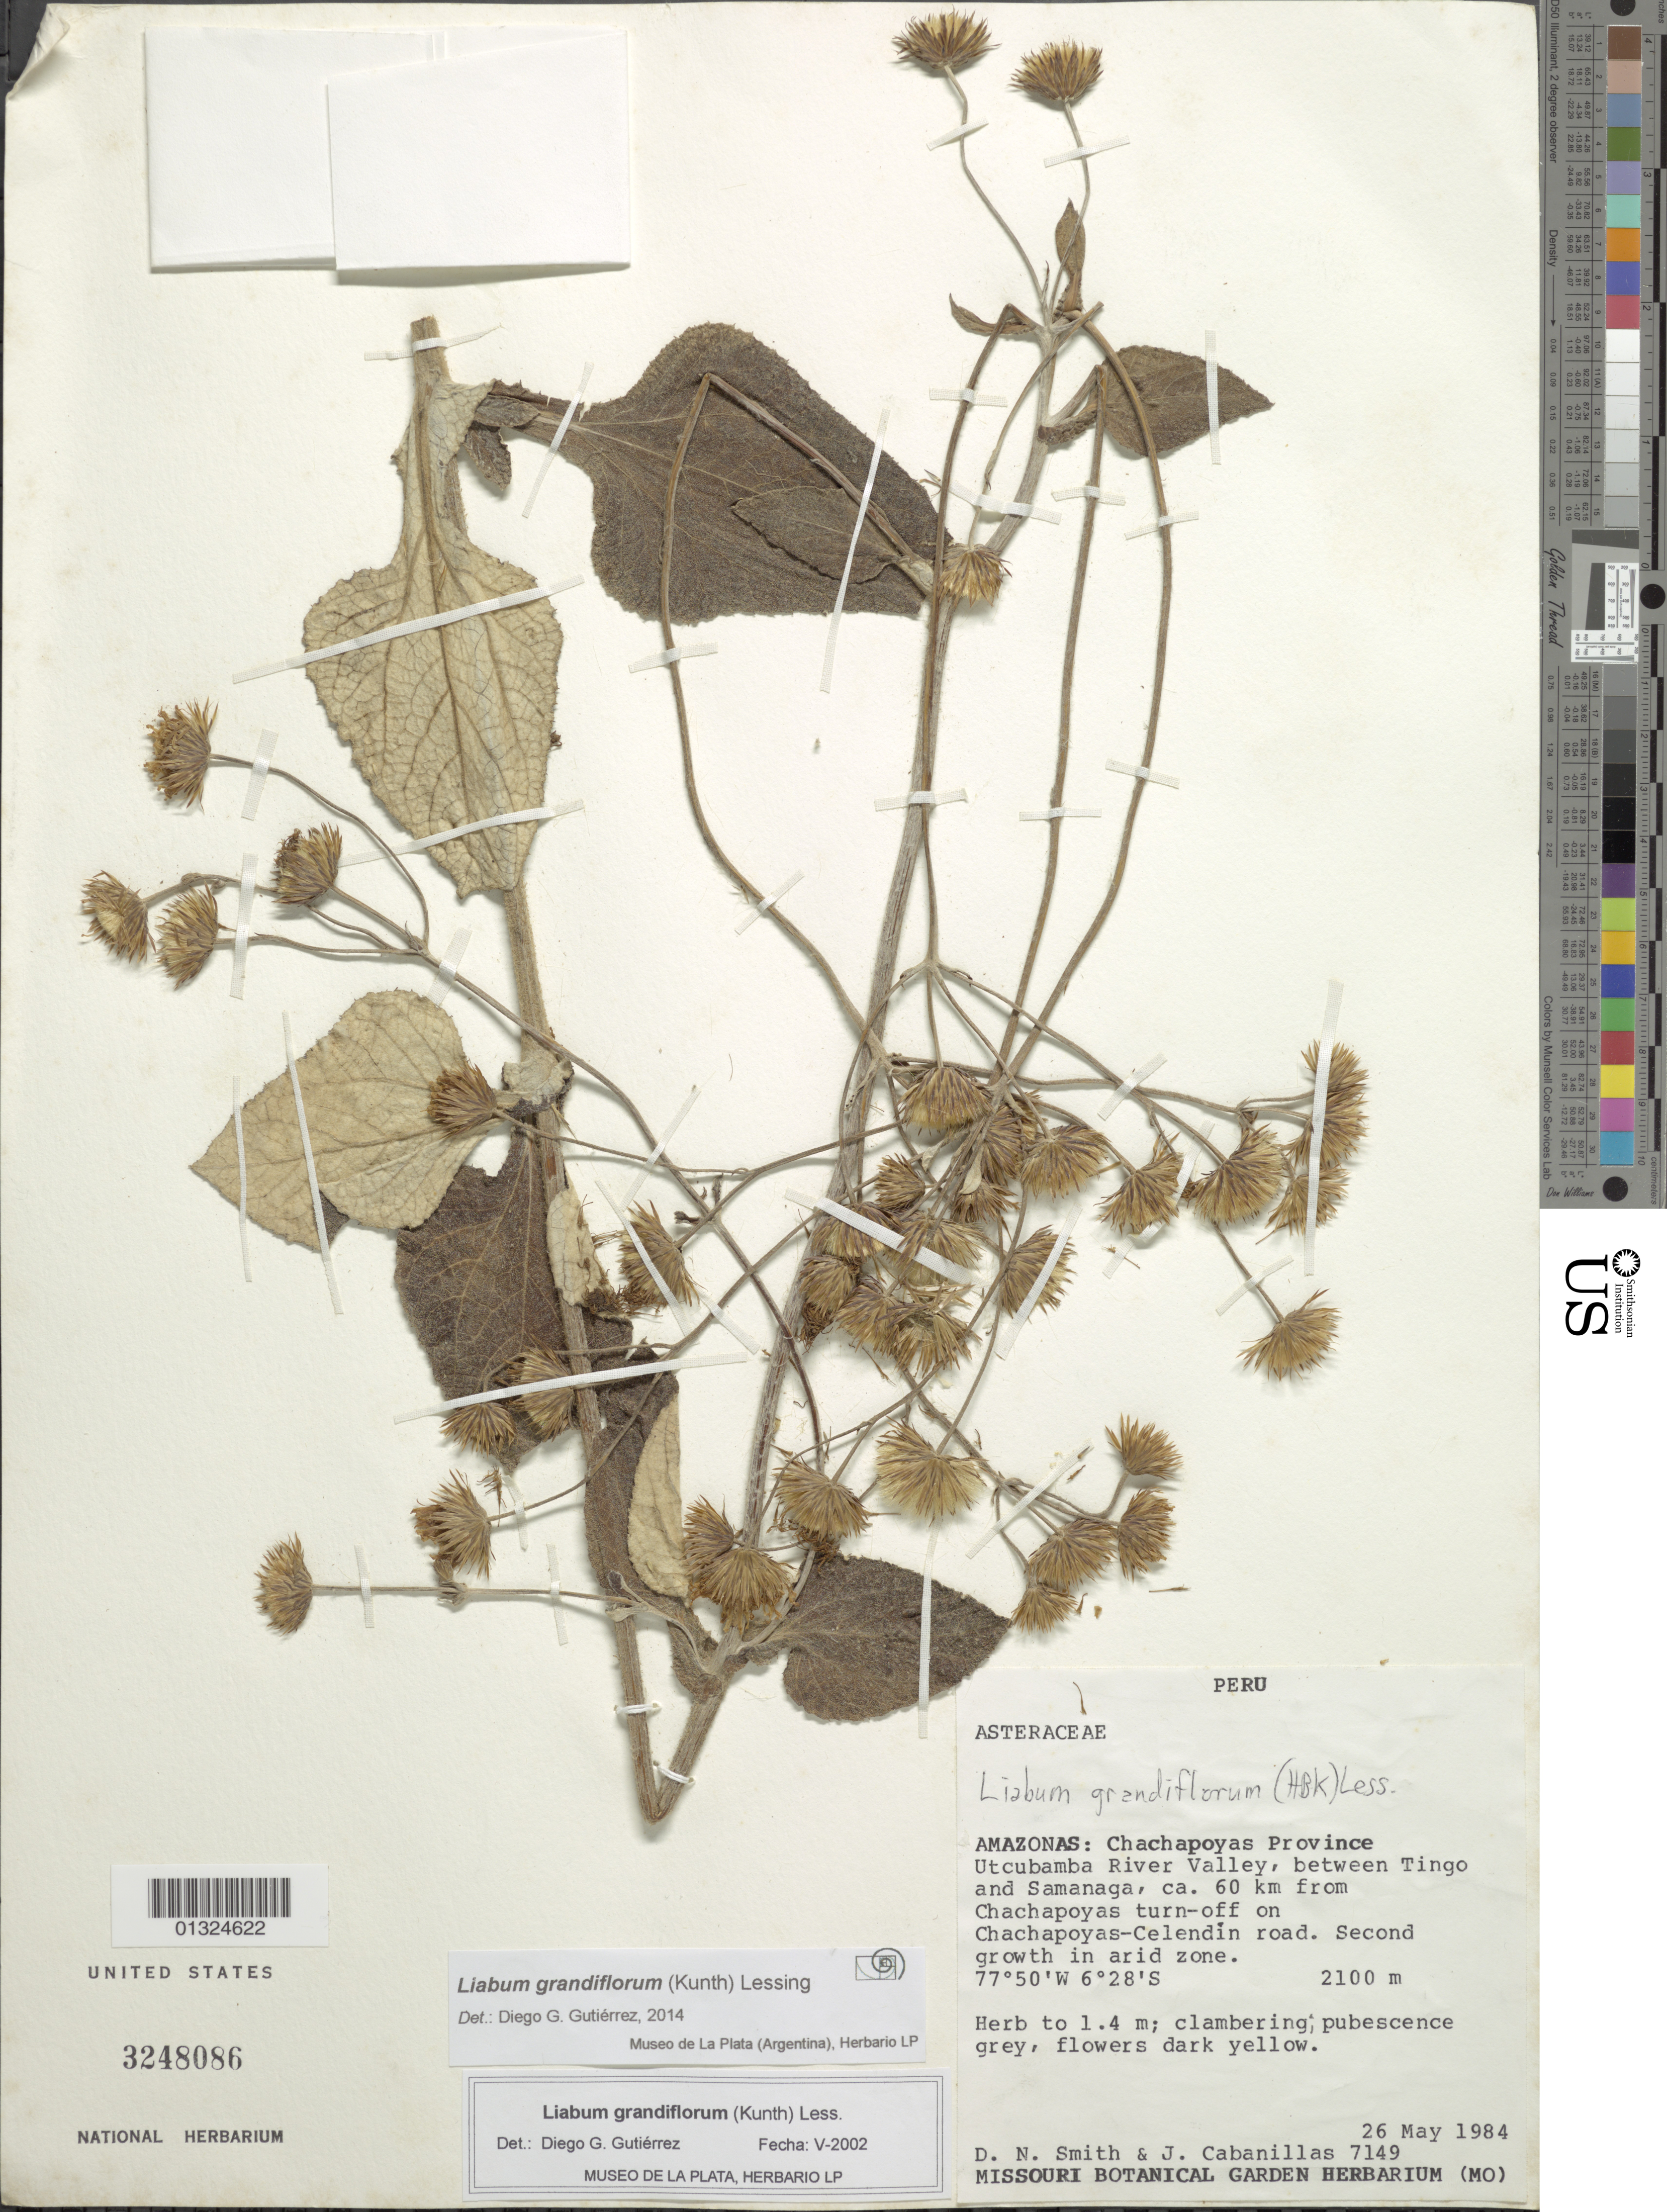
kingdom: Plantae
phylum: Tracheophyta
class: Magnoliopsida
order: Asterales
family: Asteraceae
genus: Liabum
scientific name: Liabum grandiflorum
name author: (Kunth) Less.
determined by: Gutierrez, D. G.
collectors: D. Smith & J. Cabanillas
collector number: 7149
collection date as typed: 26 May 1984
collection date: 1984-05-26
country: Peru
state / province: Amazonas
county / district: Chachapoyas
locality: Utcubamba River valley, between Tingo and Samanaga, ca. 60 km from Chachapoyas turn-off on Chachapoyas-Celedín road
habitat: Second growth in arid zone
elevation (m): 2100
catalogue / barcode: US 3248086